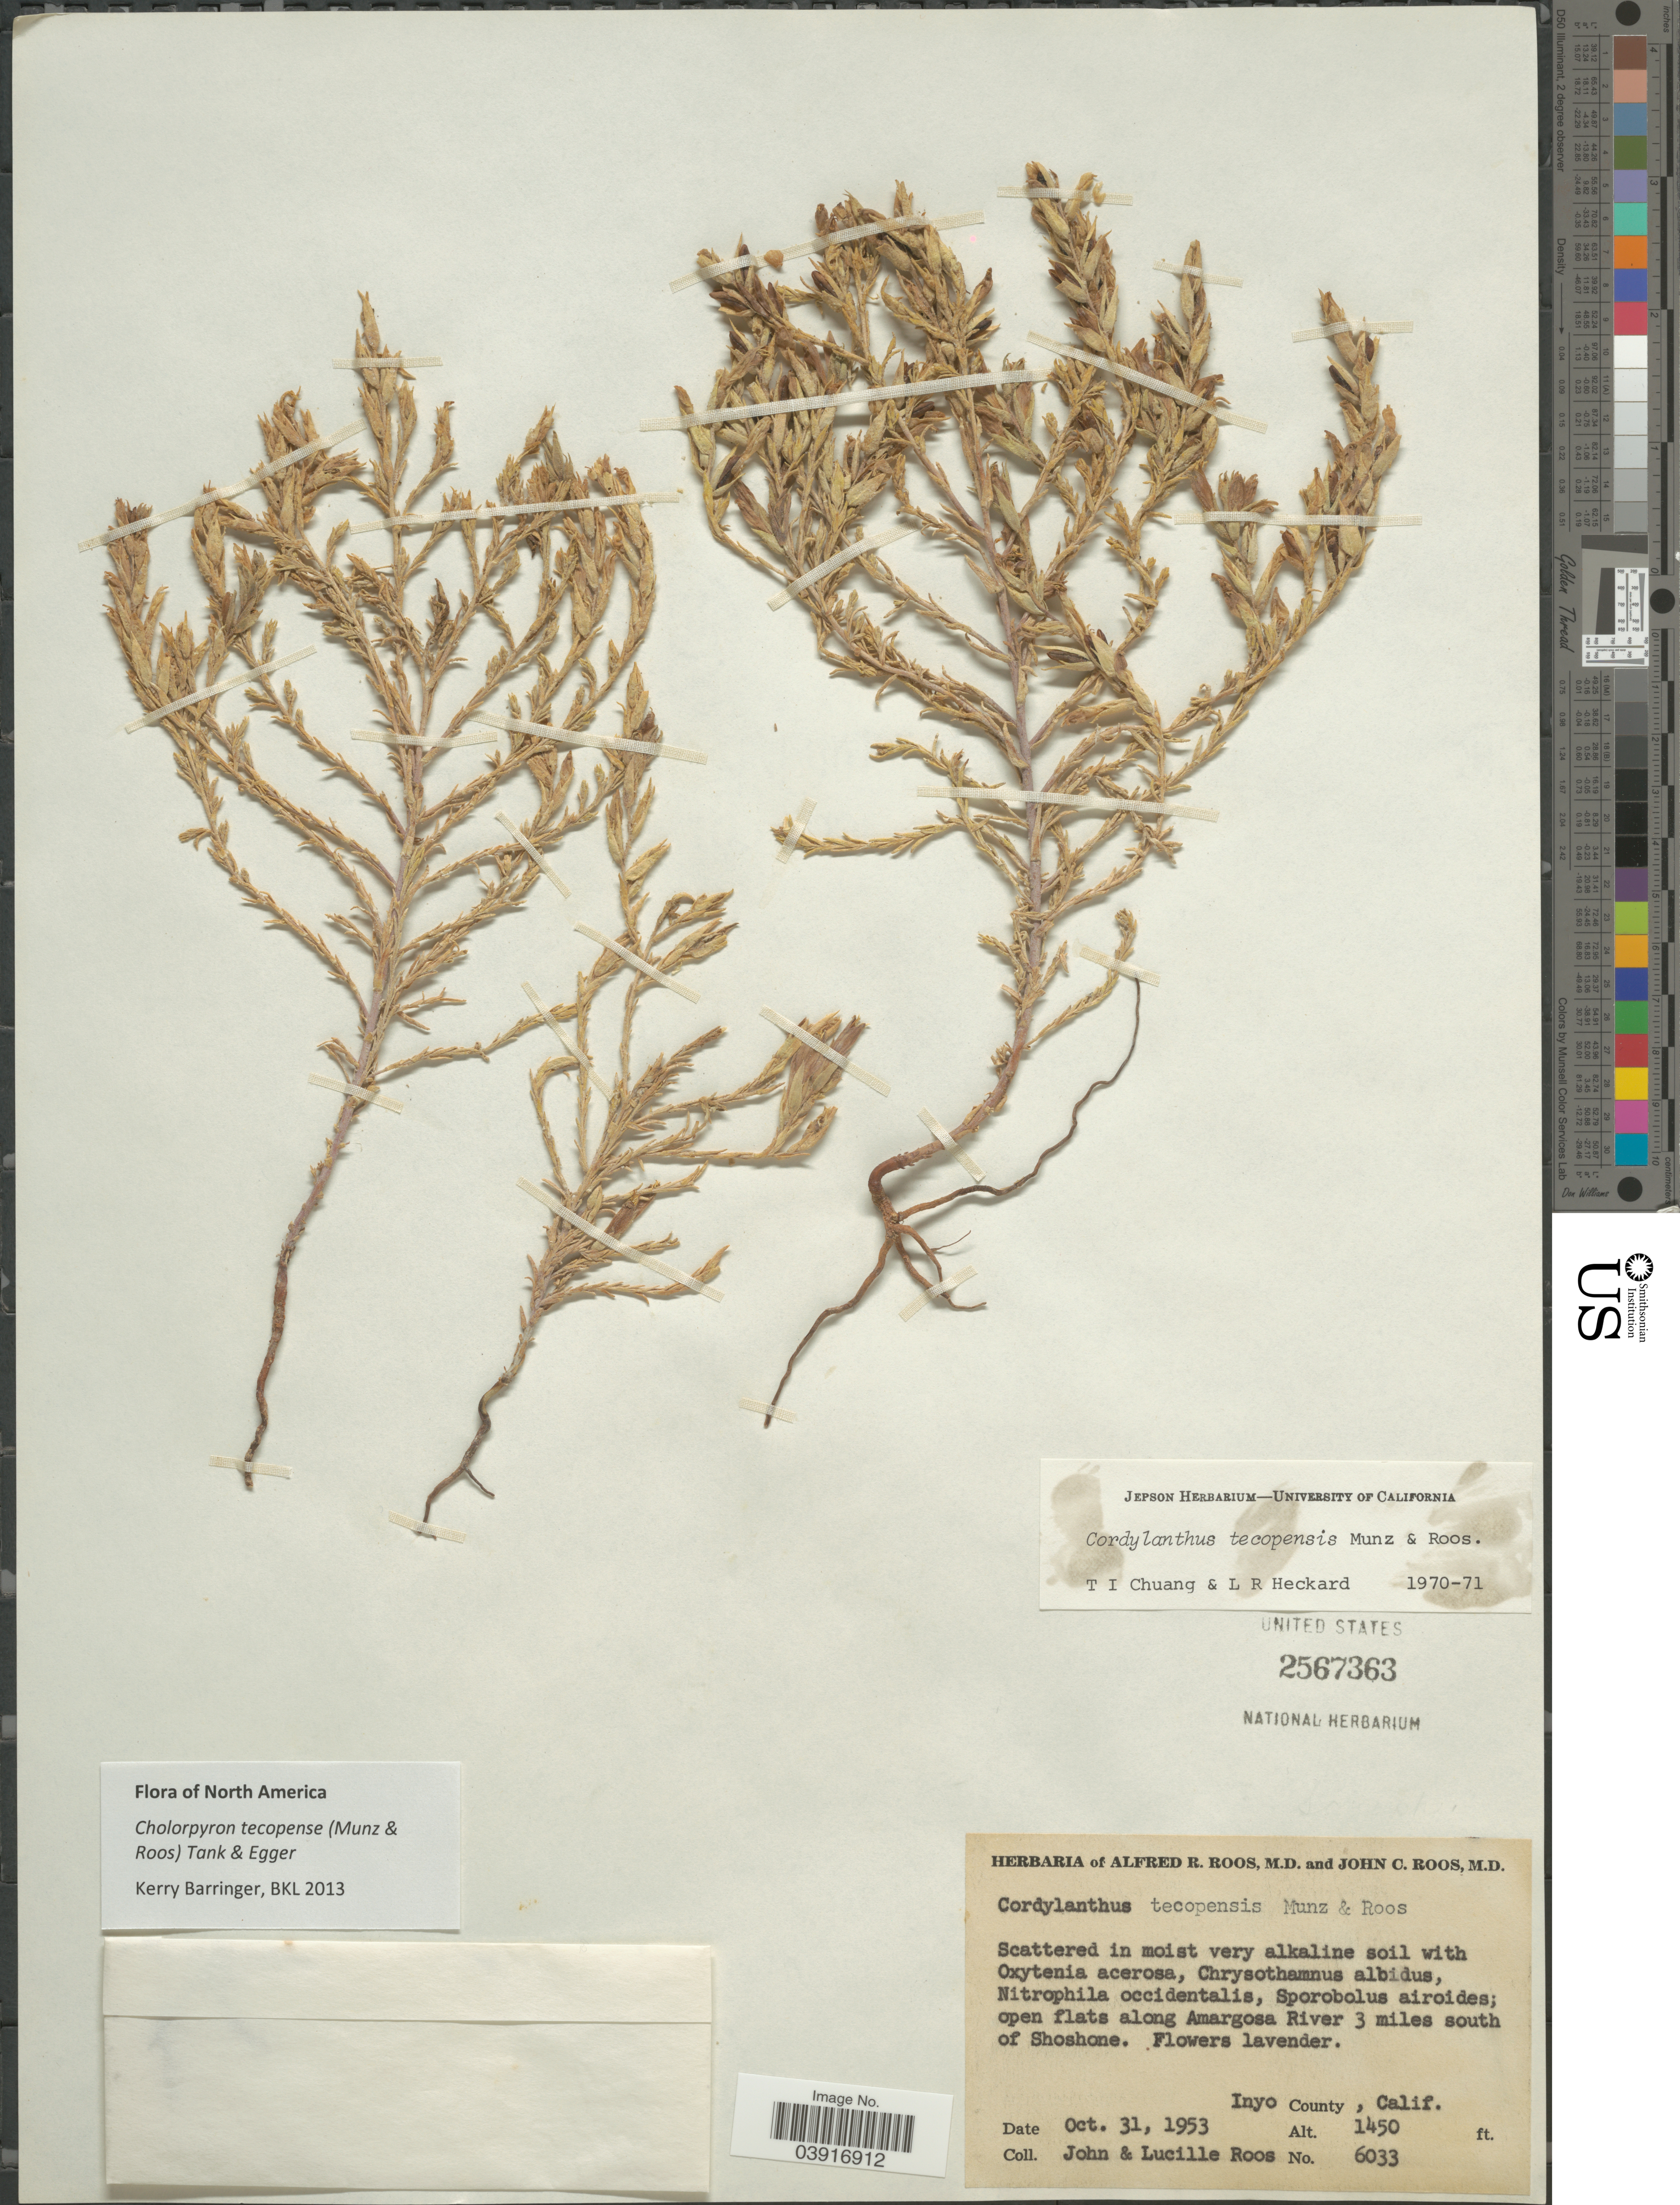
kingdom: Plantae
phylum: Tracheophyta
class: Magnoliopsida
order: Lamiales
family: Orobanchaceae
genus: Chloropyron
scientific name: Chloropyron tecopense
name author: (Munz) J.C. Roos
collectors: J. C. Roos & L. Roos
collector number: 6033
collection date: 1953-10-31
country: United States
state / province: California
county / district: Inyo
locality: Open flats along Amargosa River 3 miles south of Shoshone. Inyo County.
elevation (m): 442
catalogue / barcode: US 2567363